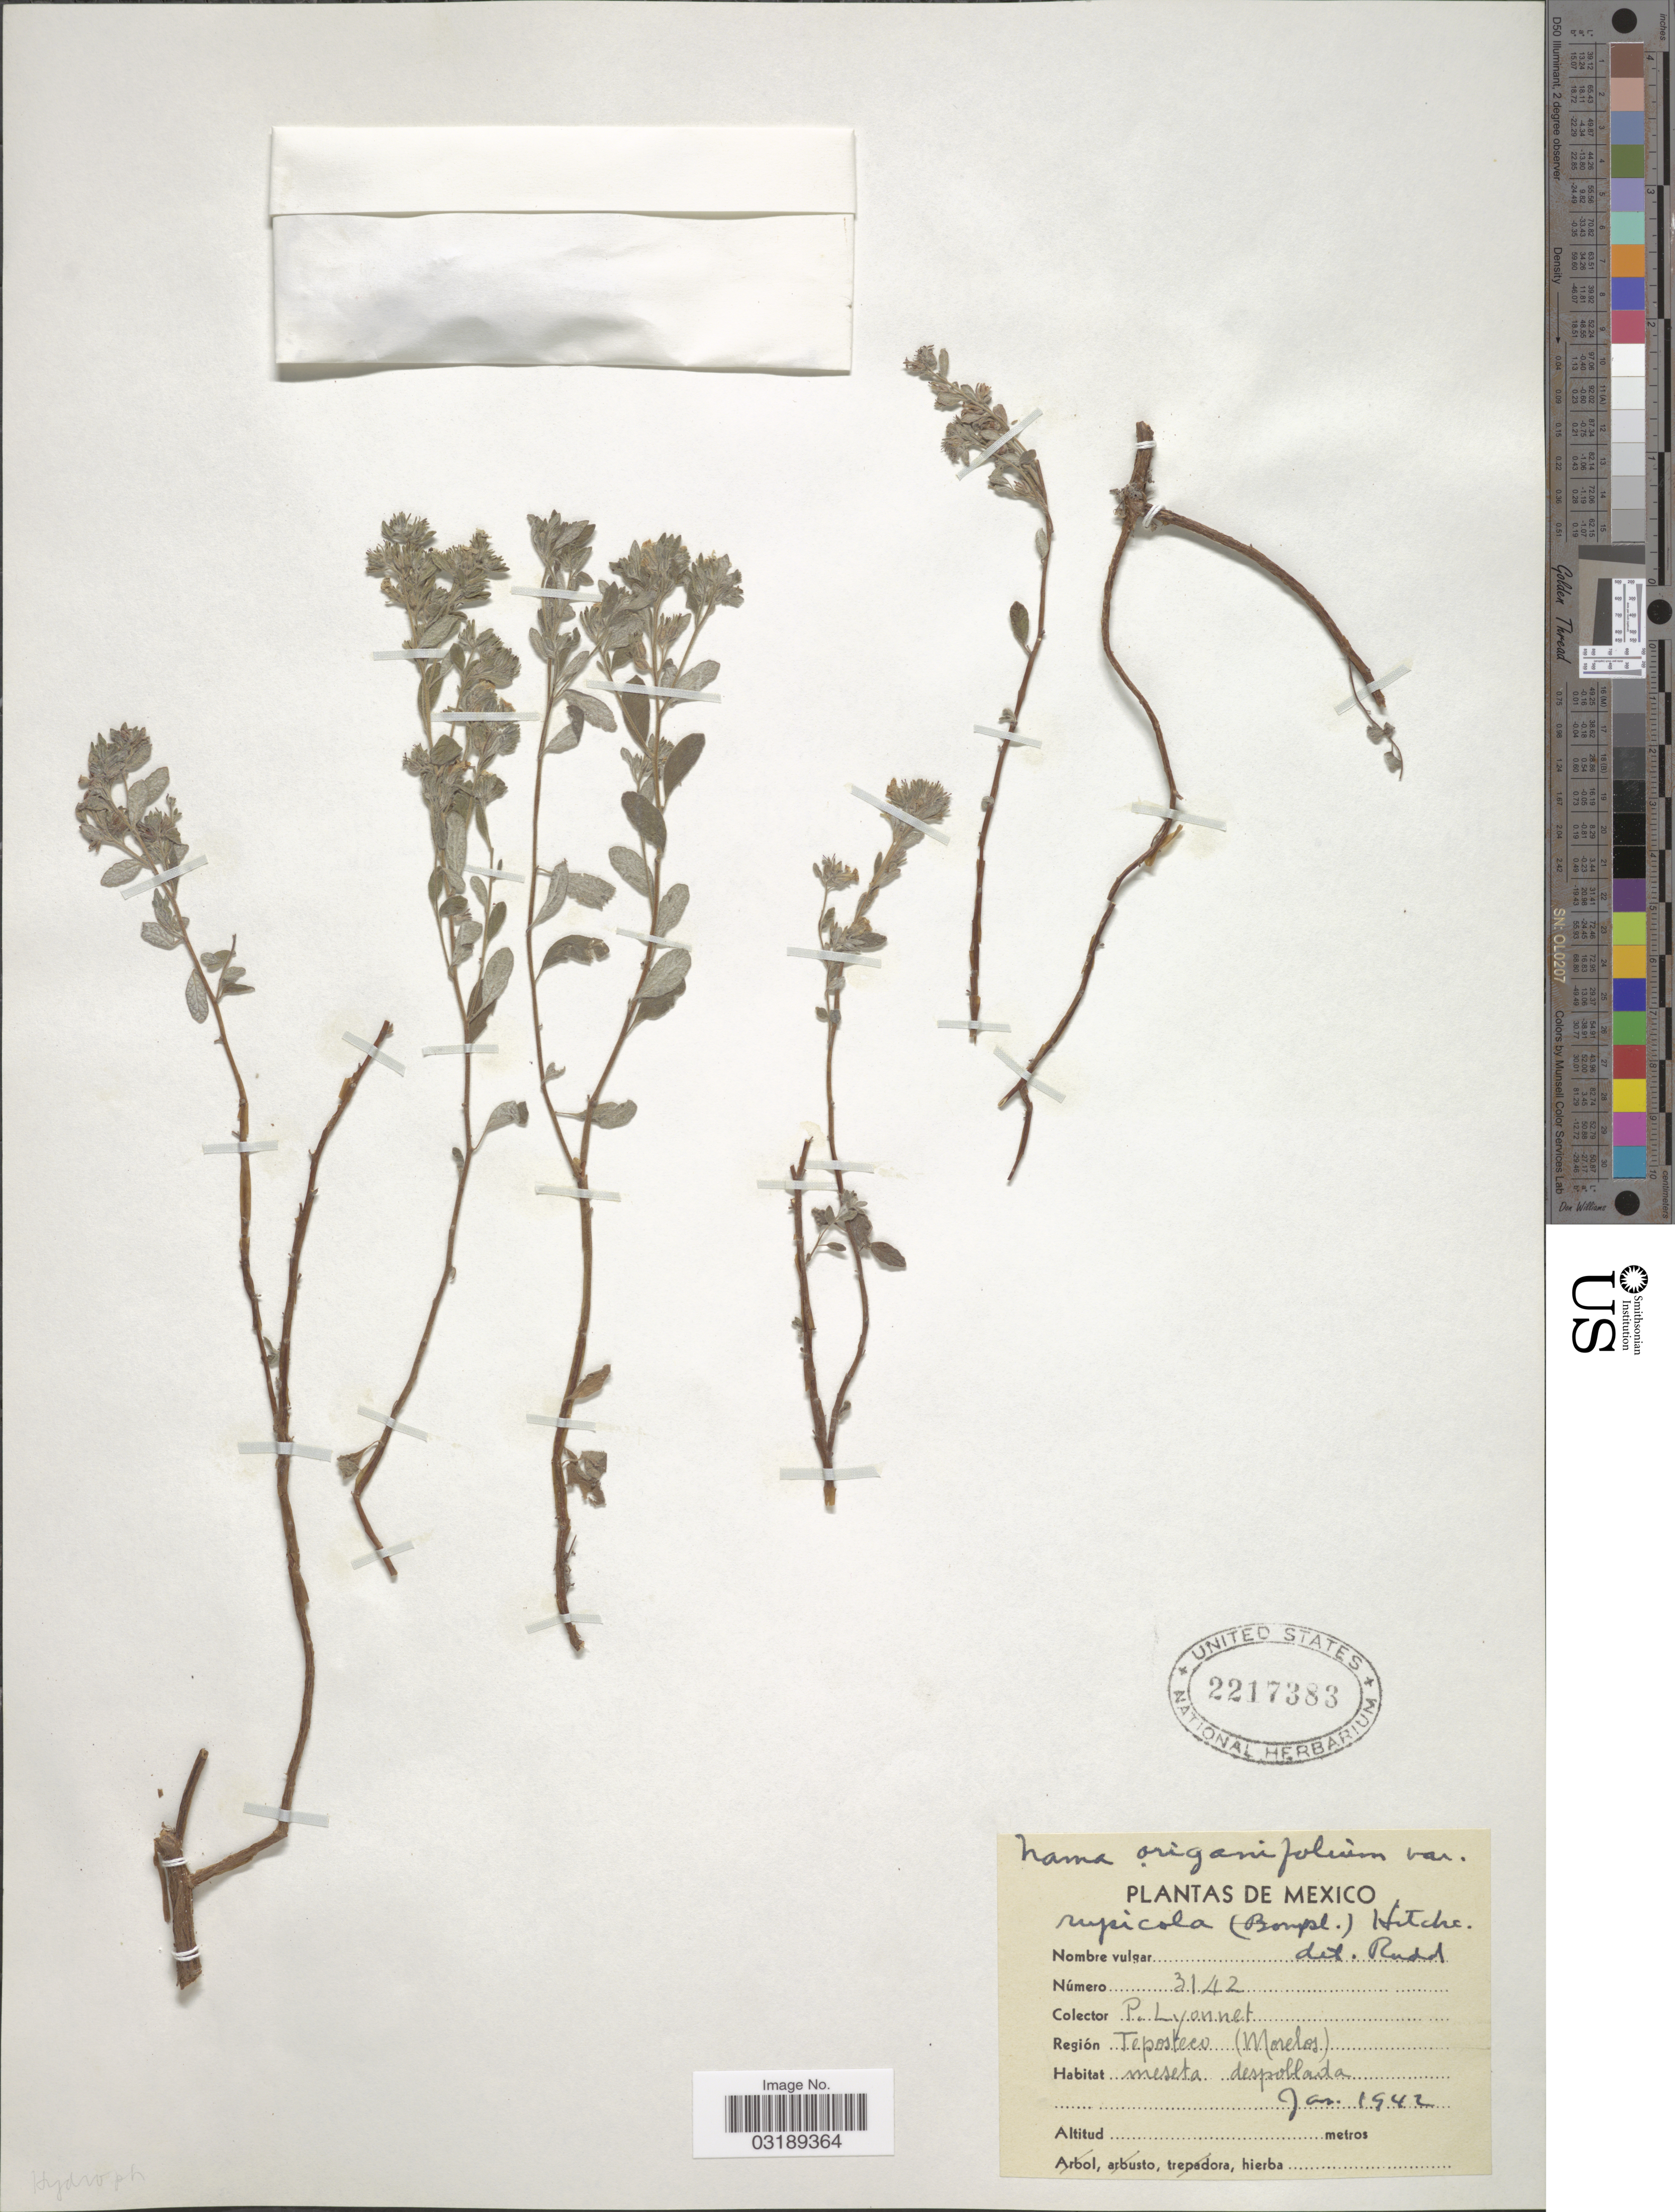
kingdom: Plantae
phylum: Tracheophyta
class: Magnoliopsida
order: Boraginales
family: Namaceae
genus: Nama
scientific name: Nama origanifolium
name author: Kunth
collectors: P. Lyonnet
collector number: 3142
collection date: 1942-01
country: Mexico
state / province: Morelos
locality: Región Teposteco (Morelos).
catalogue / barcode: US 2217383